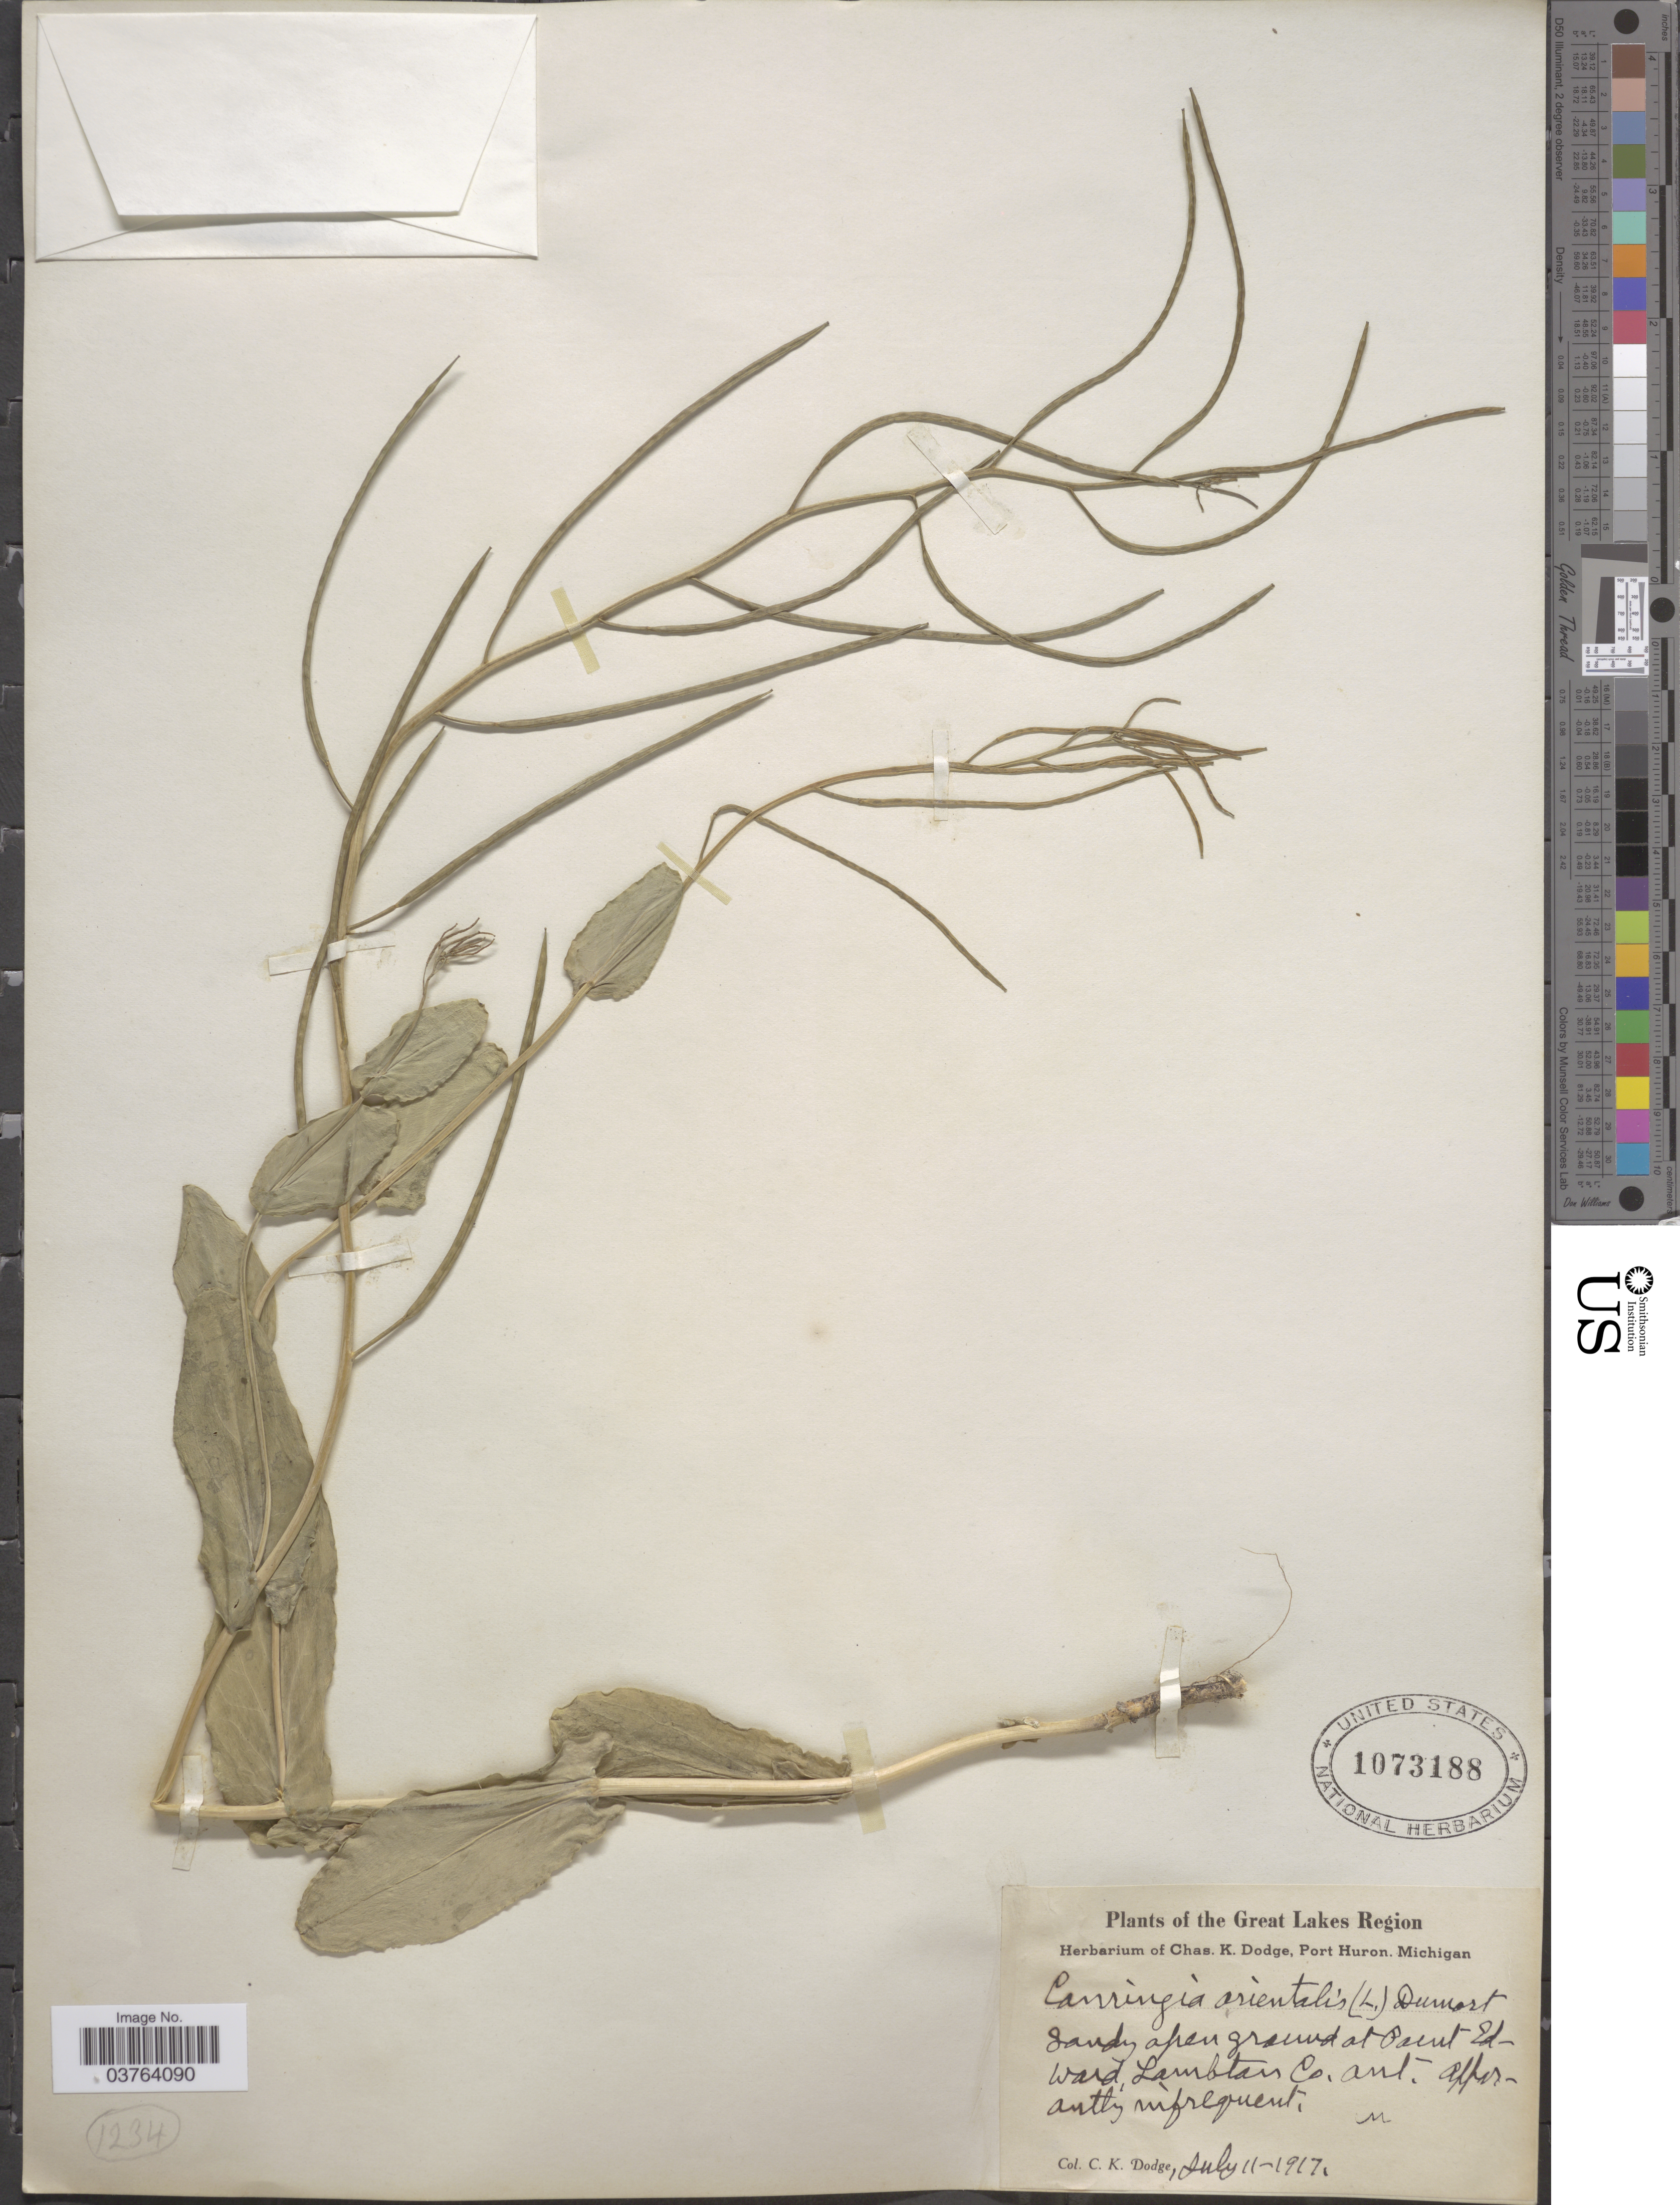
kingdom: Plantae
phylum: Tracheophyta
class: Magnoliopsida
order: Brassicales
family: Brassicaceae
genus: Conringia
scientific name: Conringia orientalis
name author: (L.) C. Presl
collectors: C. K. Dodge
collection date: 1917-07-11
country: Canada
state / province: Ontario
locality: The Great Lakes Region. Point Edward, Lambton Co. Ont.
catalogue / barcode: US 1073188